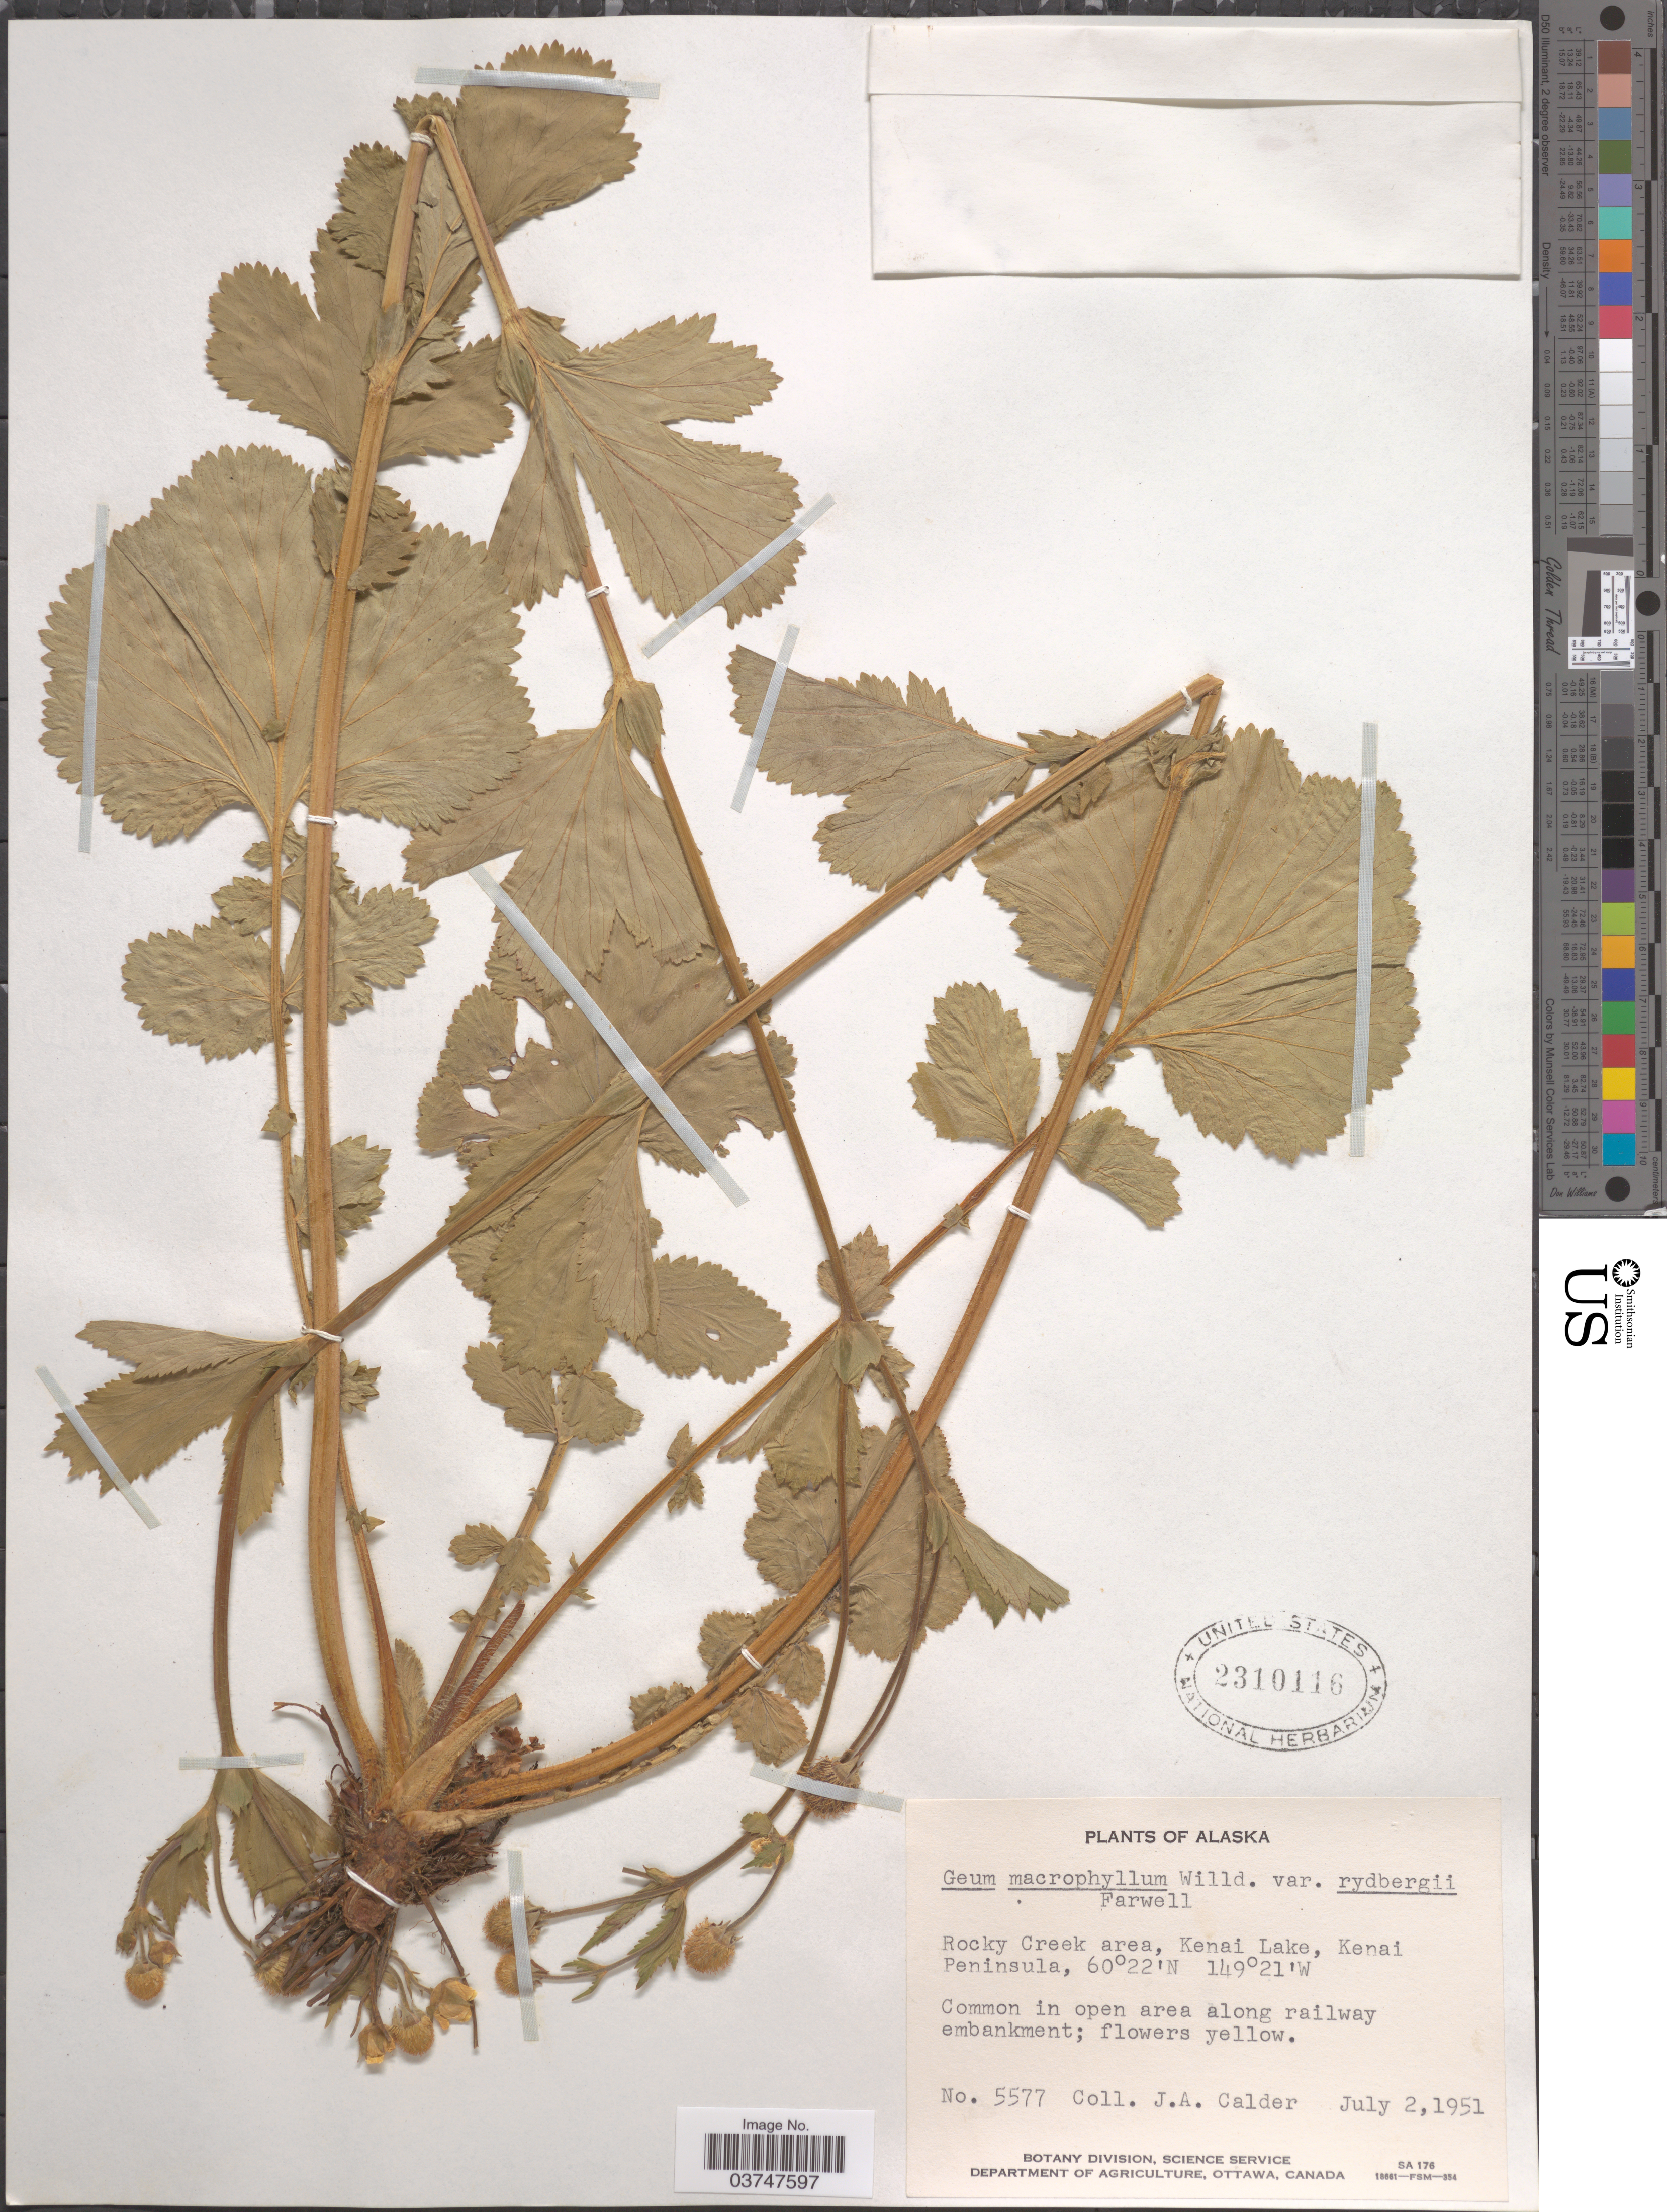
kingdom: Plantae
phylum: Tracheophyta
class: Magnoliopsida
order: Rosales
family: Rosaceae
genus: Geum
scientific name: Geum macrophyllum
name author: Willd.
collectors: J. A. Calder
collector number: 5577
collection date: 1951-07-02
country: United States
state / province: Alaska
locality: Rocky Creek area, Kenai Lake, Kenai Peninsula.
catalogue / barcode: US 2310116